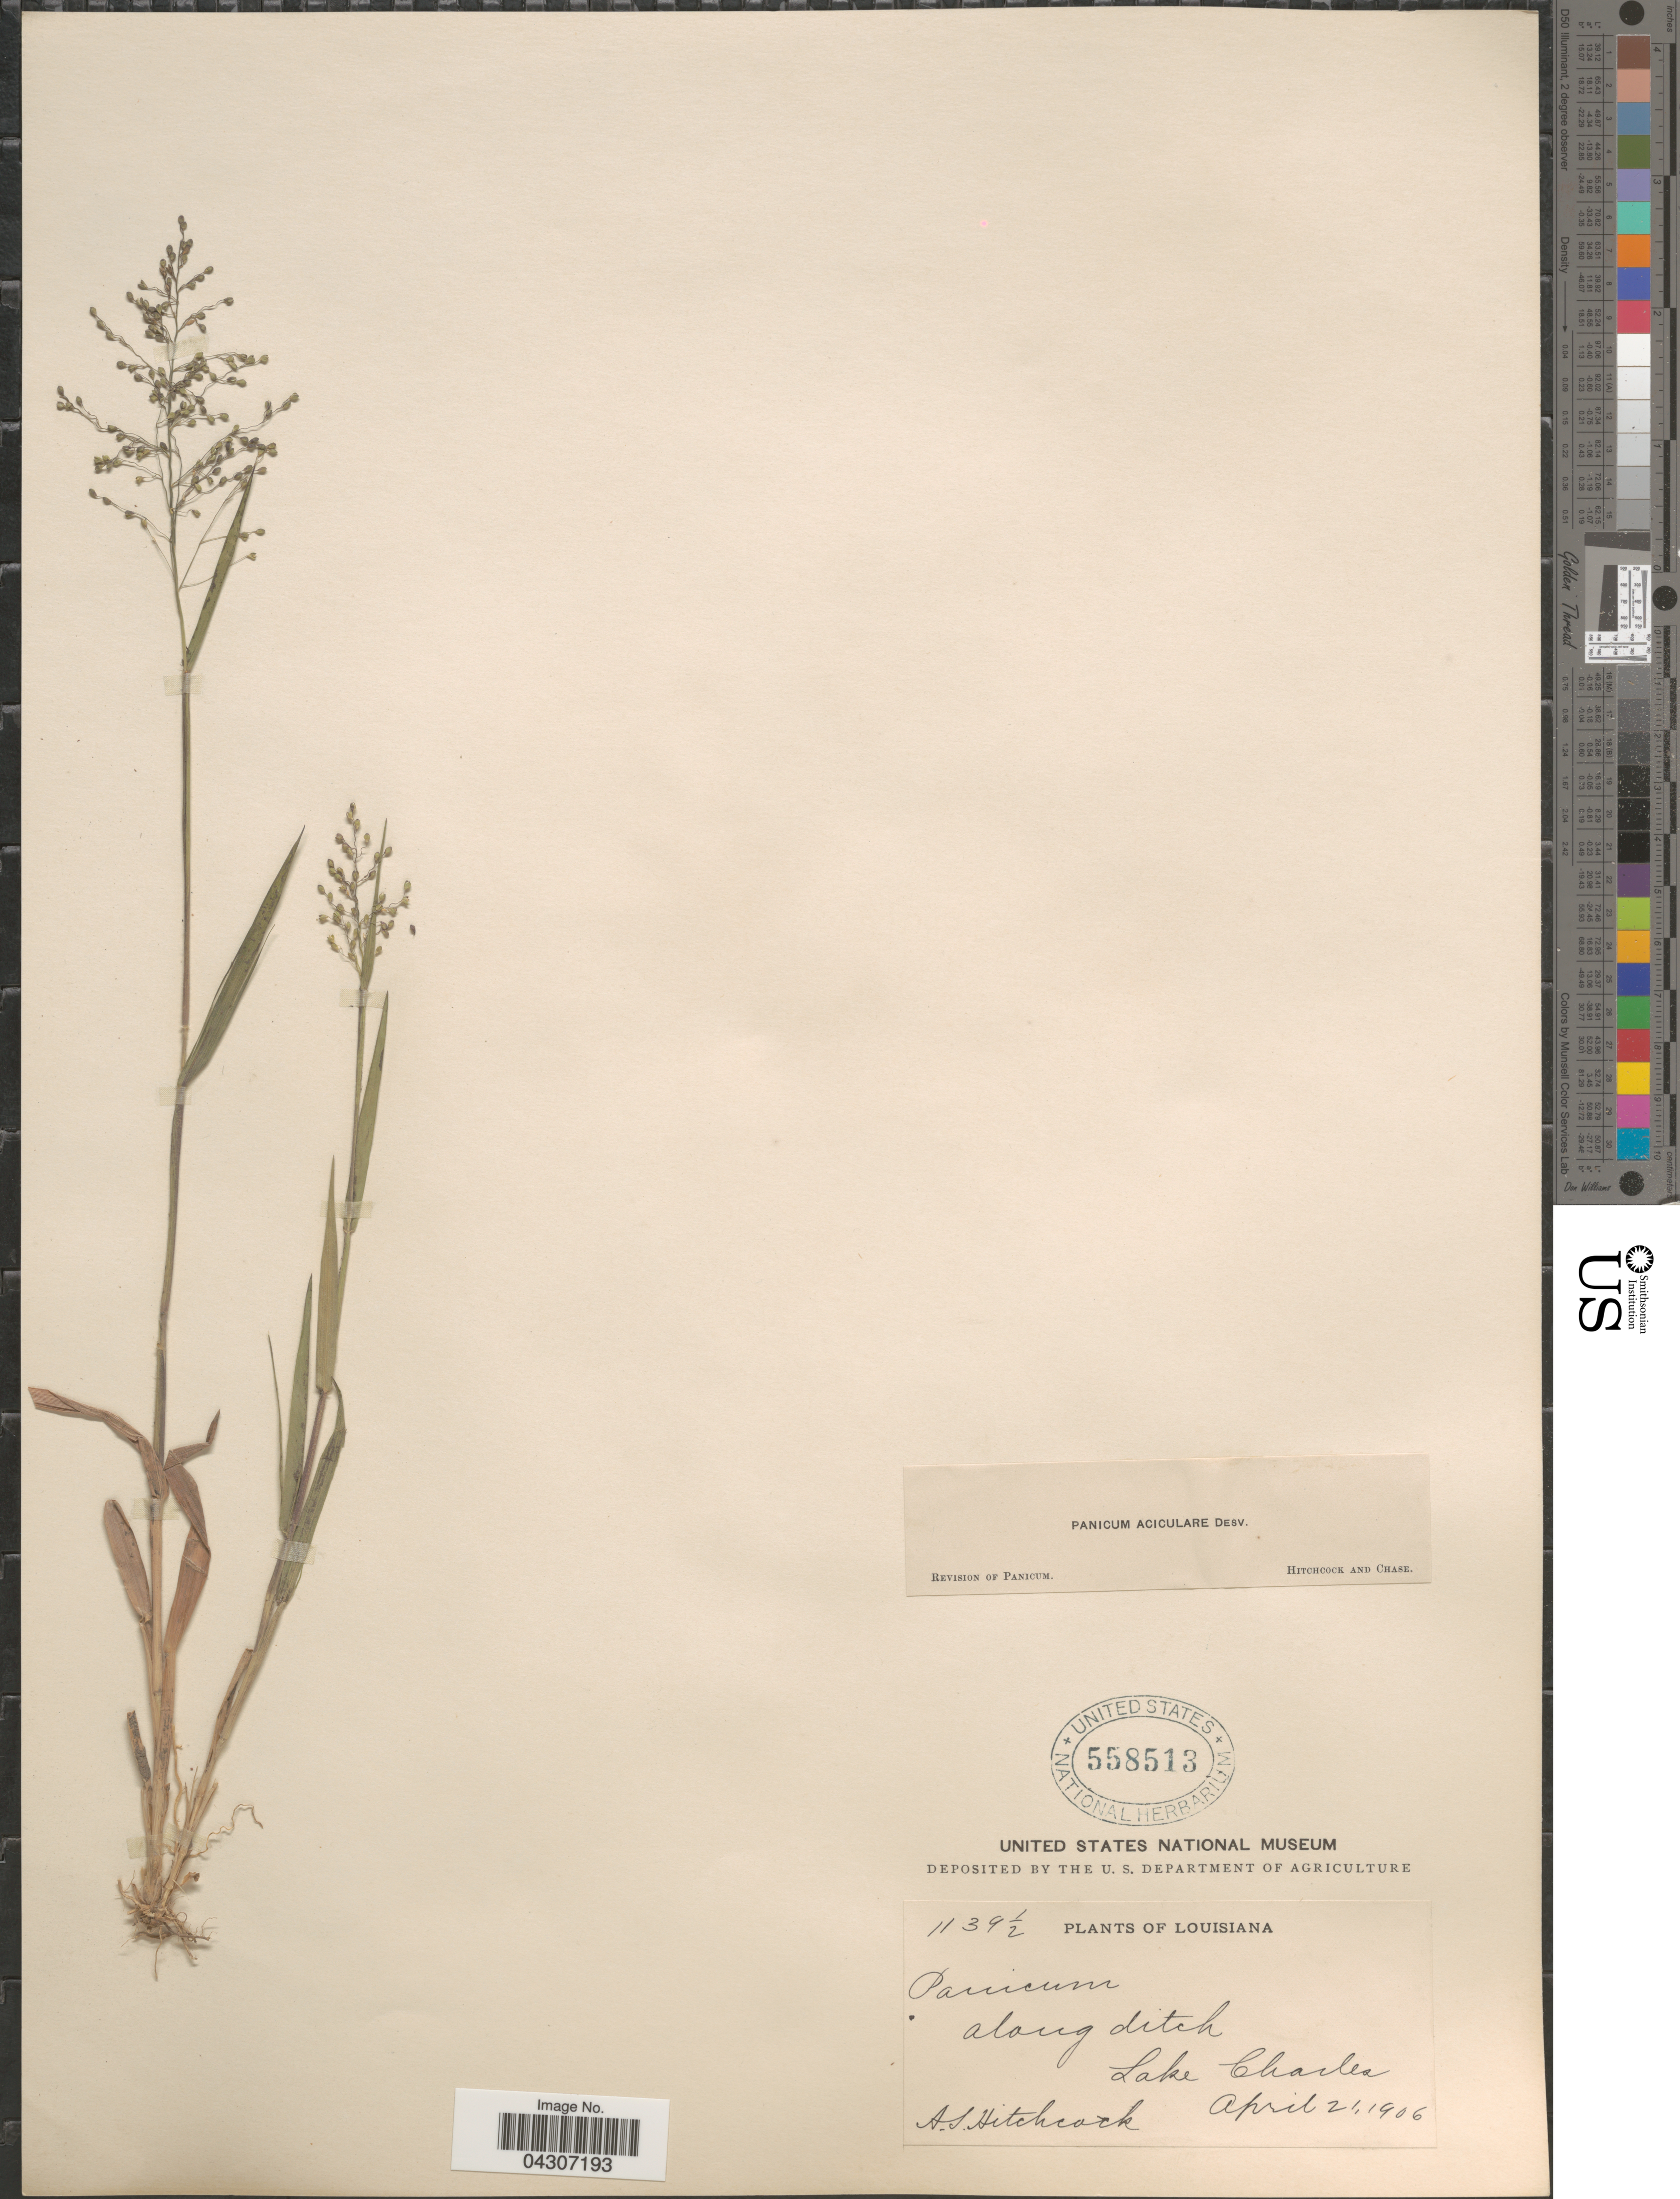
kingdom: Plantae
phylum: Tracheophyta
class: Liliopsida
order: Poales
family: Poaceae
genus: Dichanthelium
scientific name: Dichanthelium aciculare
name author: (Desv. ex Poir.) Gould & C.A. Clark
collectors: A. S. Hitchcock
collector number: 1139½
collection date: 1906-04-21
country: United States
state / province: Louisiana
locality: Along ditch. Lake Charles.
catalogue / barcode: US 558513